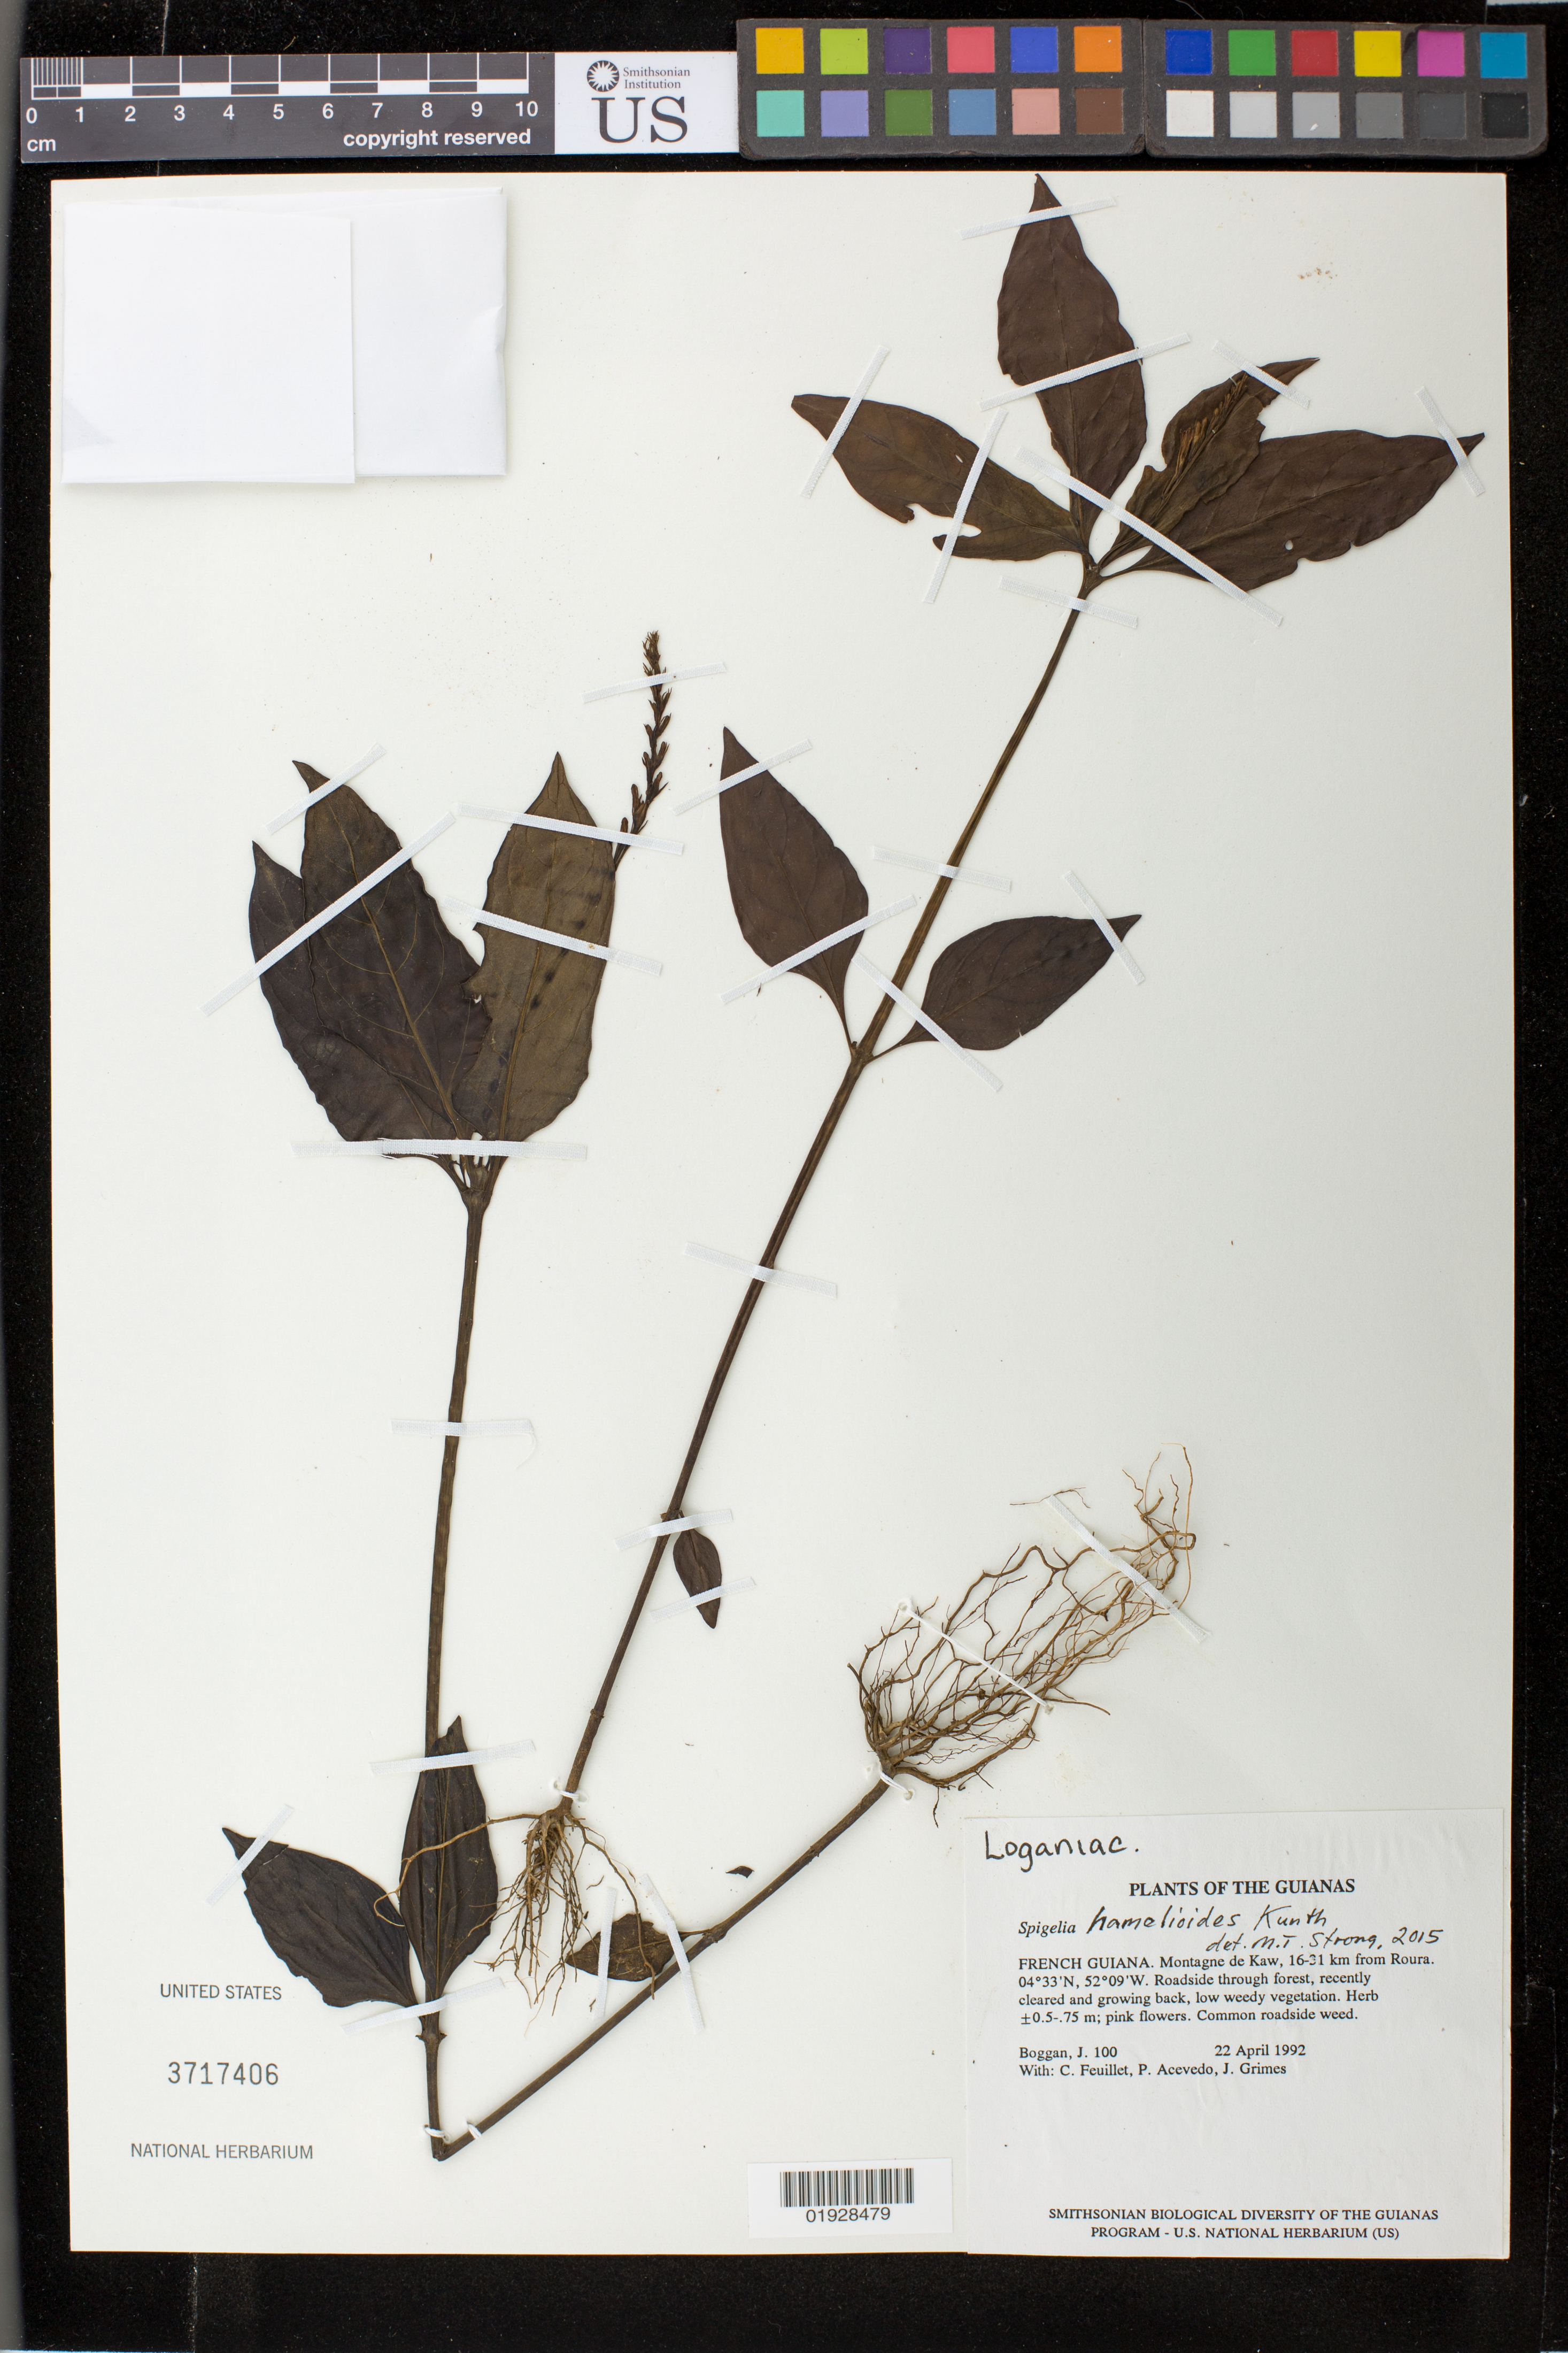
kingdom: Plantae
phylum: Tracheophyta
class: Magnoliopsida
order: Gentianales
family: Loganiaceae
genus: Spigelia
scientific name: Spigelia hamelioides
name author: Kunth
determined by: Strong, M. T., (US), Smithsonian Institution - National Museum of Natural History (UNITED STATES)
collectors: J. K. Boggan, C. Feuillet, P. Acevedo-Rodr. & J. Grimes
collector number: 100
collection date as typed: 22 April 1992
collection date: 1992-04-22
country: French Guiana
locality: Montagne de Kaw, 16-31 km from Roura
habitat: Roadside through forest, recently cleared and growing back, low weedy vegetation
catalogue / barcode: US 3717406